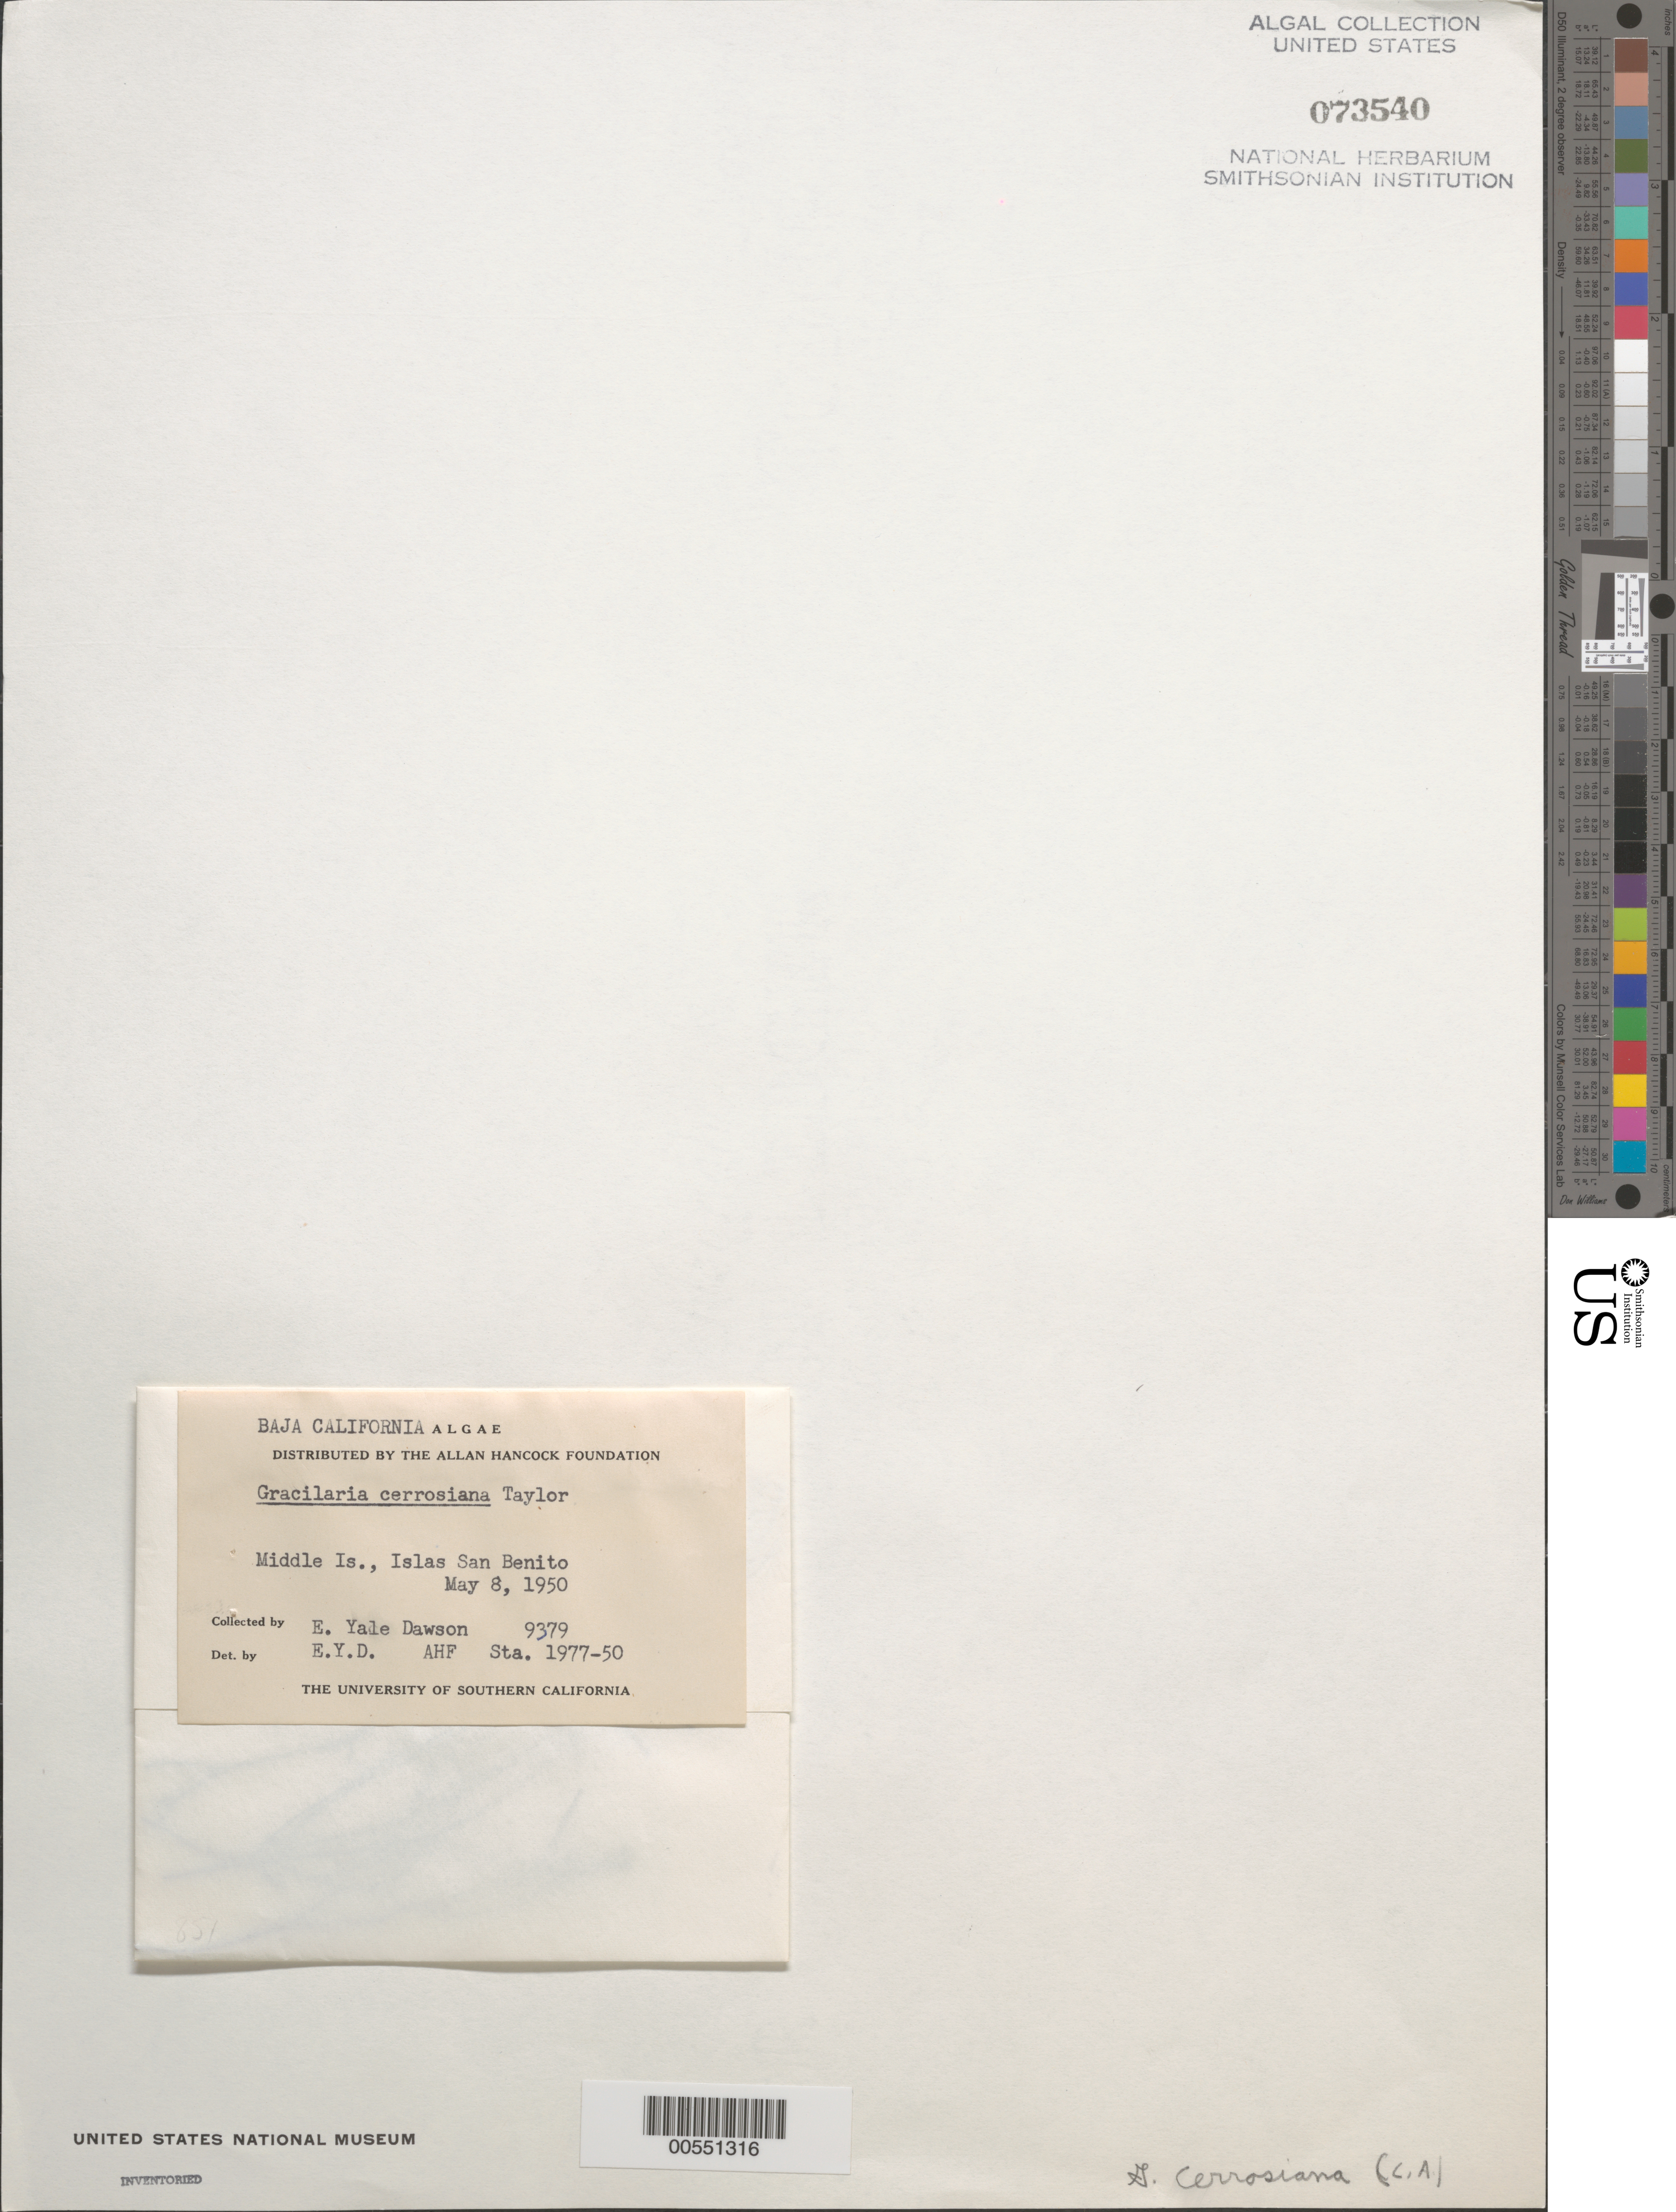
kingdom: Plantae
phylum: Rhodophyta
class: Florideophyceae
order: Gracilariales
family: Gracilariaceae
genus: Gracilaria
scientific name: Gracilaria cerrosiana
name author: W.R. Taylor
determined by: Dawson, E. Y.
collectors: E. Y. Dawson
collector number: EYD 9379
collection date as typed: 08 May 1950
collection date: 1950-05-08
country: Mexico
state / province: Baja California Norte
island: Middle Island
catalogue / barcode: US 73540